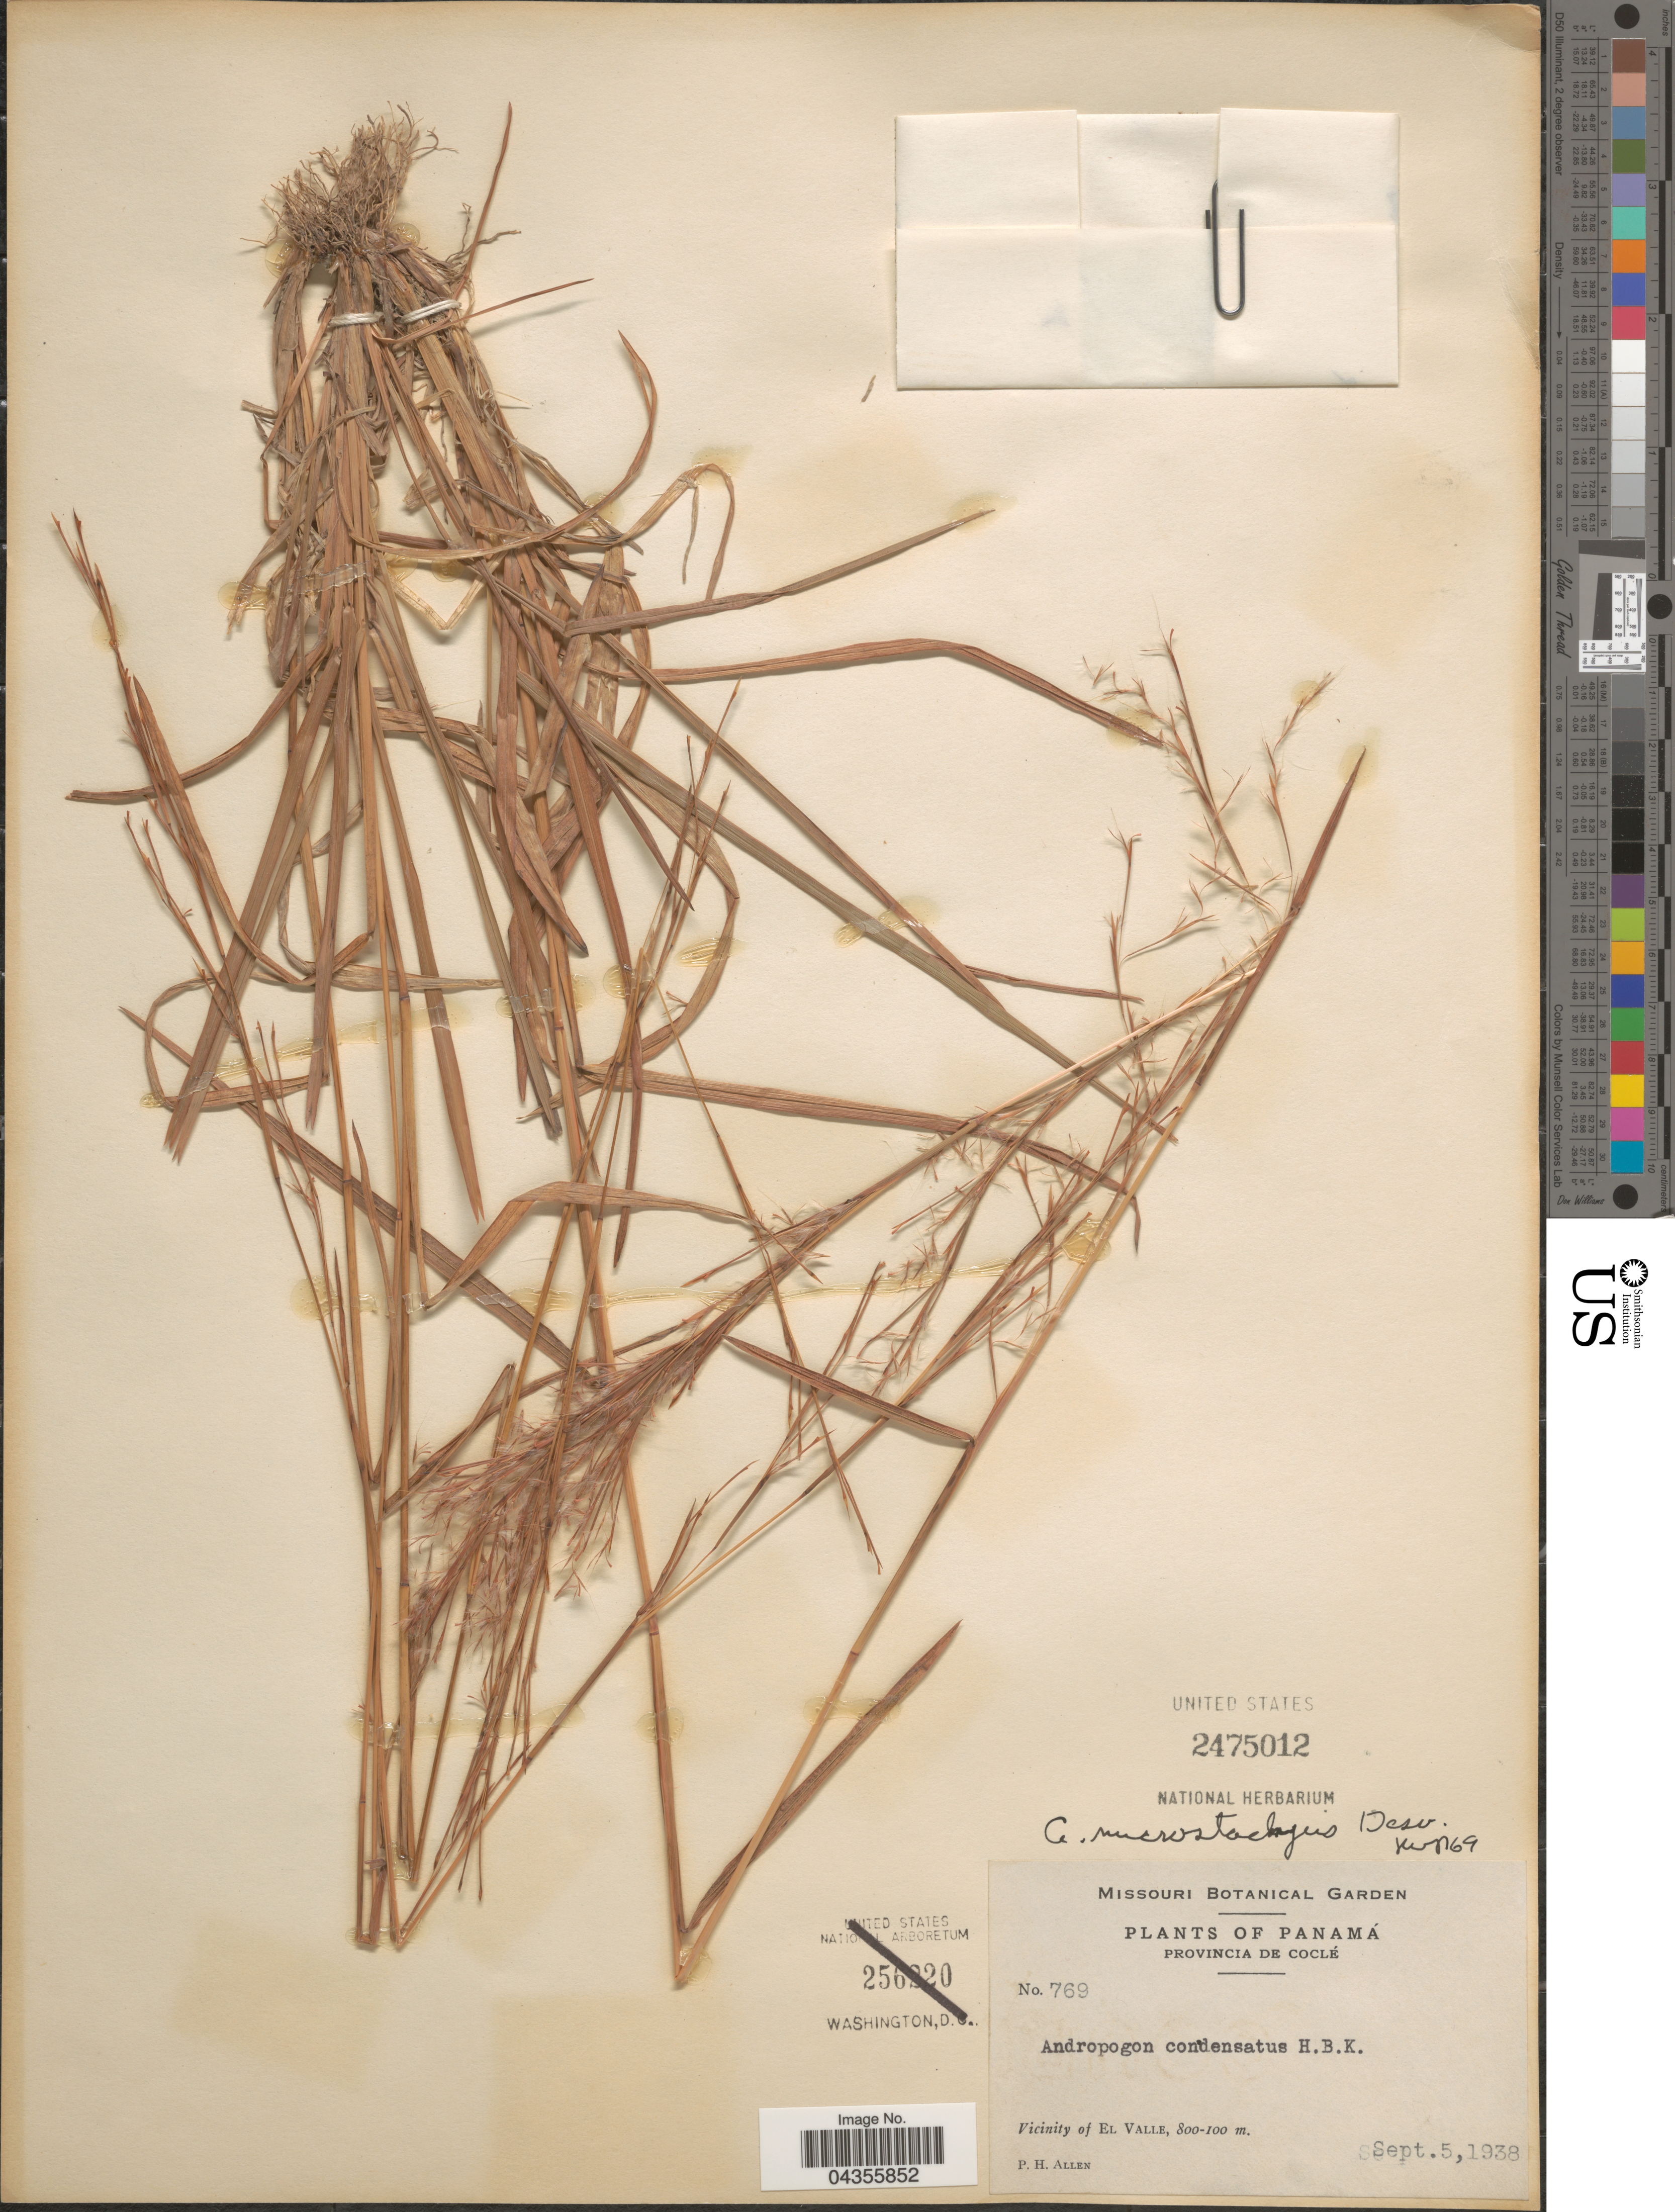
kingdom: Plantae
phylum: Tracheophyta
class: Liliopsida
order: Poales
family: Poaceae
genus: Schizachyrium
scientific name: Schizachyrium microstachyum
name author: (Desv. ex Ham.) Roseng. et al.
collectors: P. H. Allen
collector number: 769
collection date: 1938-09-05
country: Panama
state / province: Cocle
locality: Vicinity of El Valle.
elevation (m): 100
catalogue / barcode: US 2475012